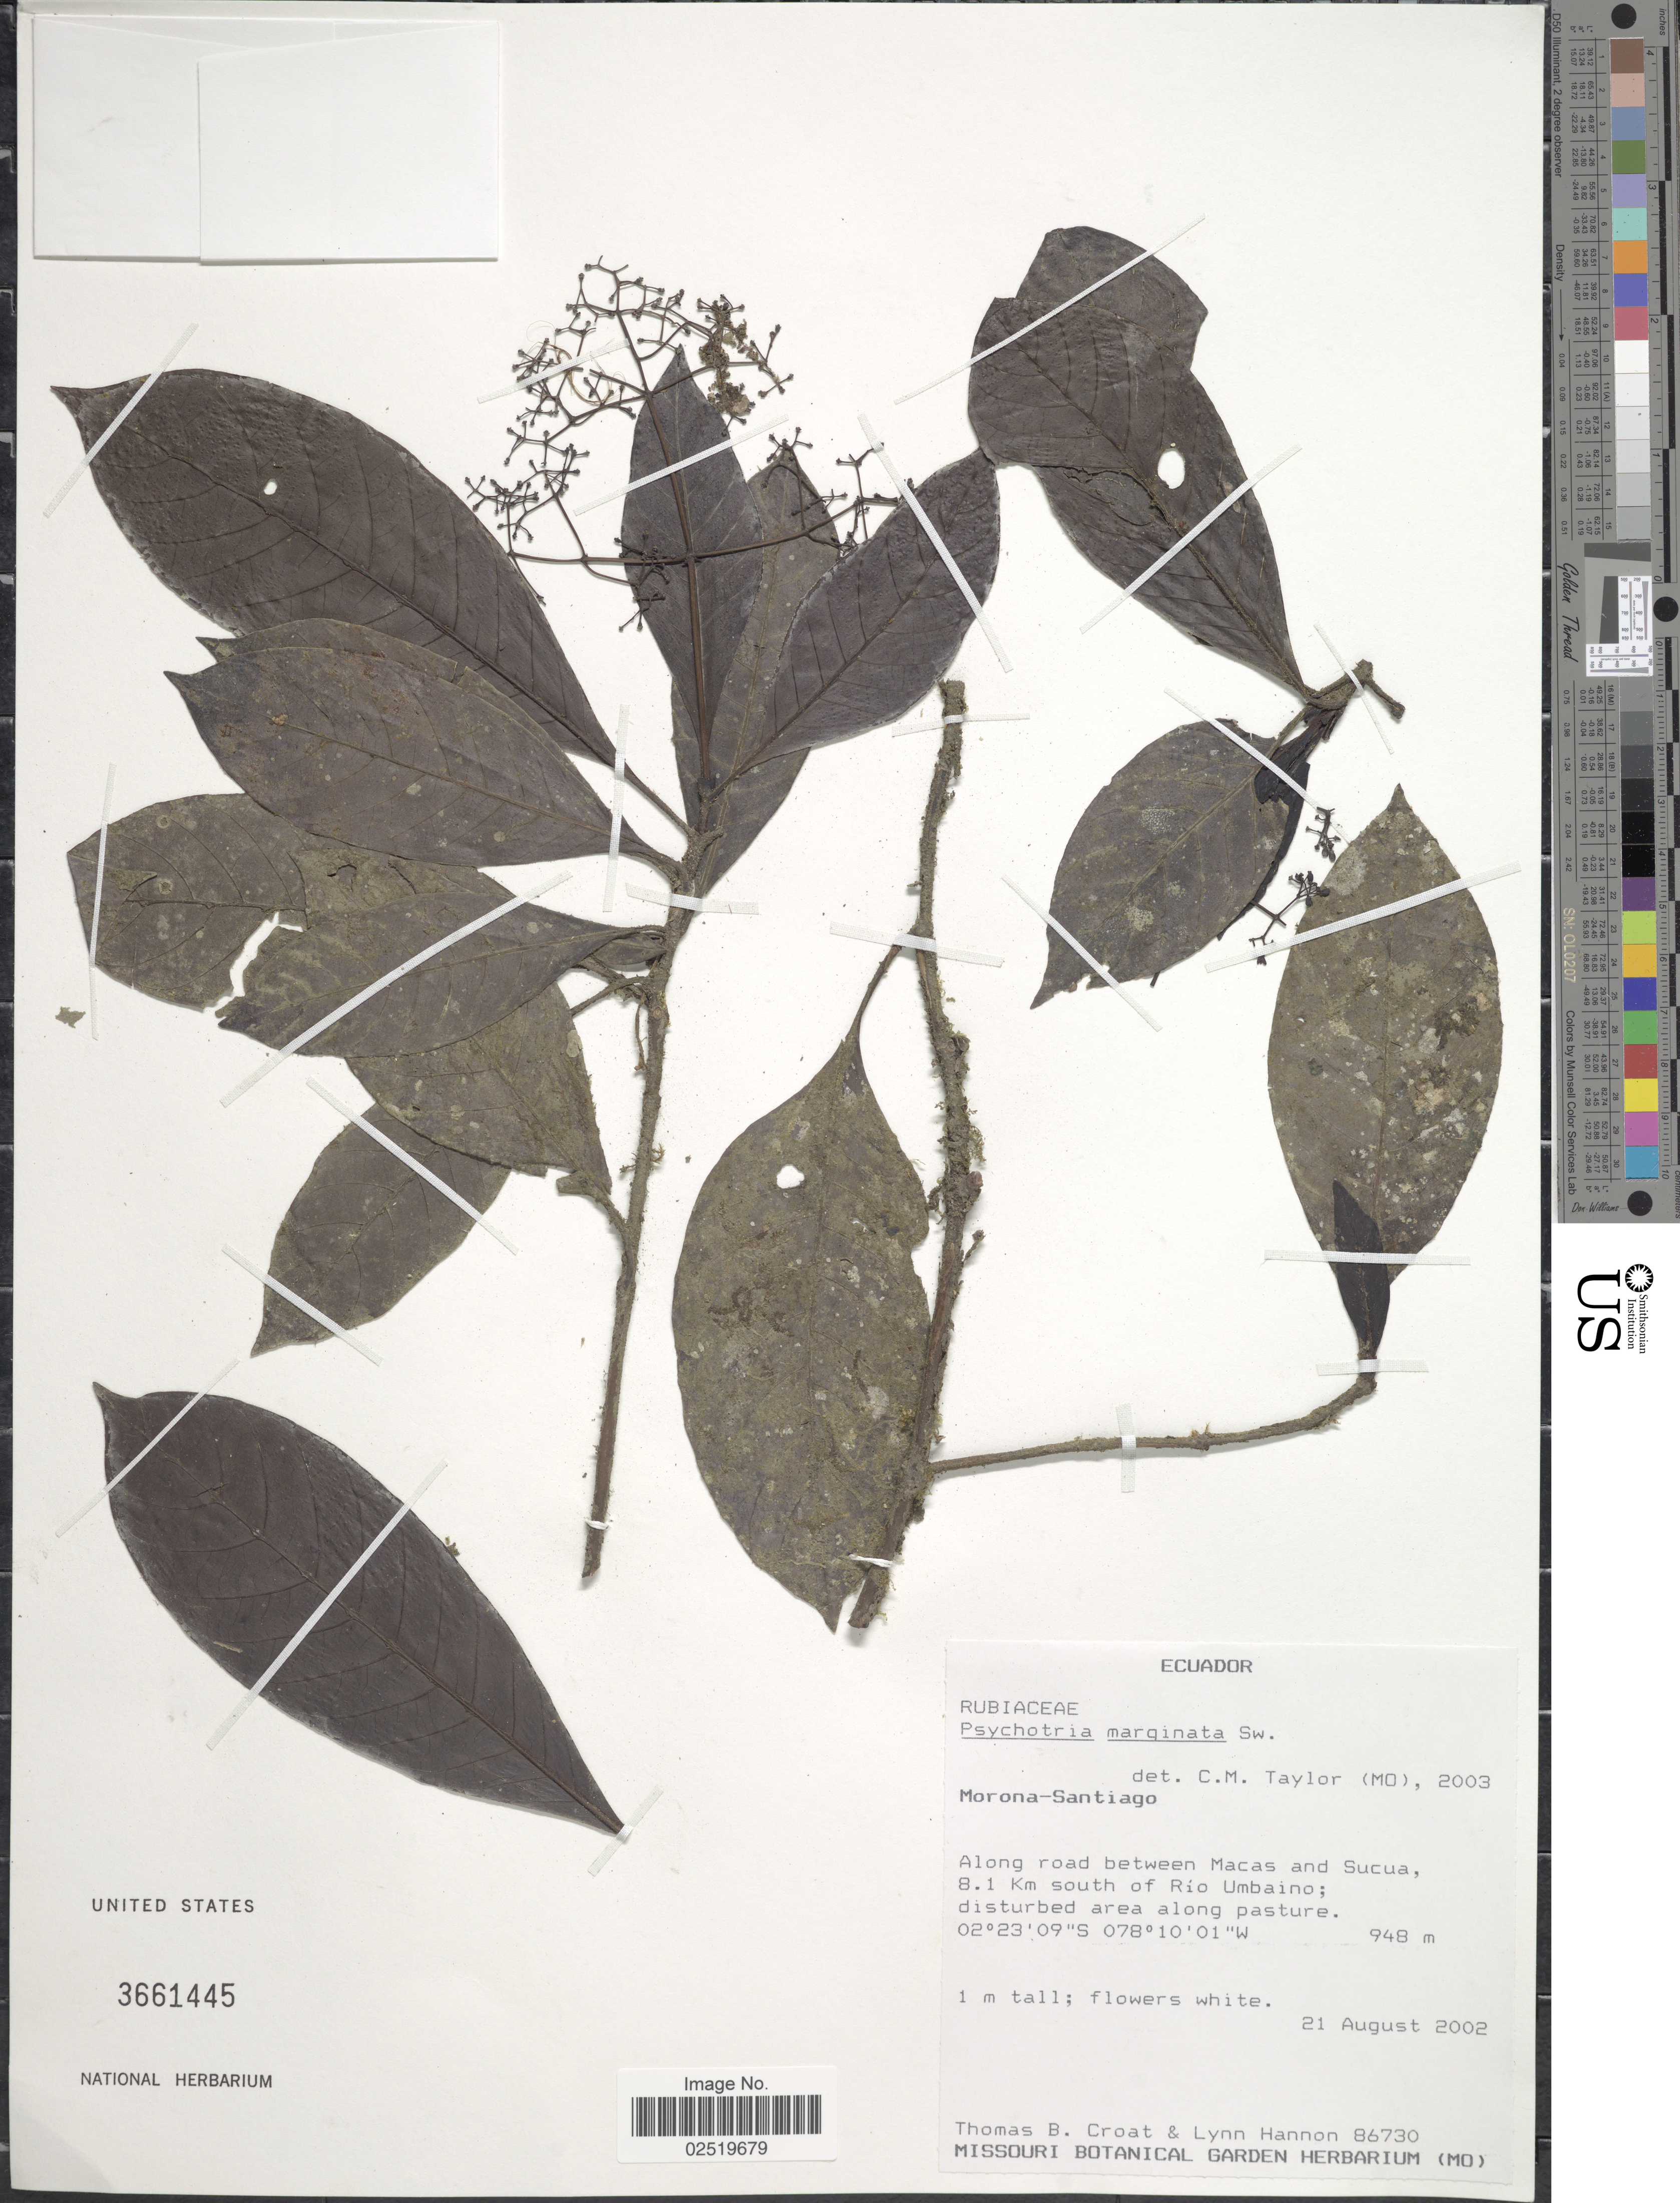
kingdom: Plantae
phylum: Tracheophyta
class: Magnoliopsida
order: Gentianales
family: Rubiaceae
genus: Psychotria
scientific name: Psychotria marginata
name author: Sw.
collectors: T. B. Croat & L. Hannon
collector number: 86730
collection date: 2002-08-21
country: Ecuador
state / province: Morona-Santiago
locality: Along road between Macas and Sucua, 8.1 Km south of Rio Umbaino; disturbed area along pasture.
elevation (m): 948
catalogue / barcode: US 3661445